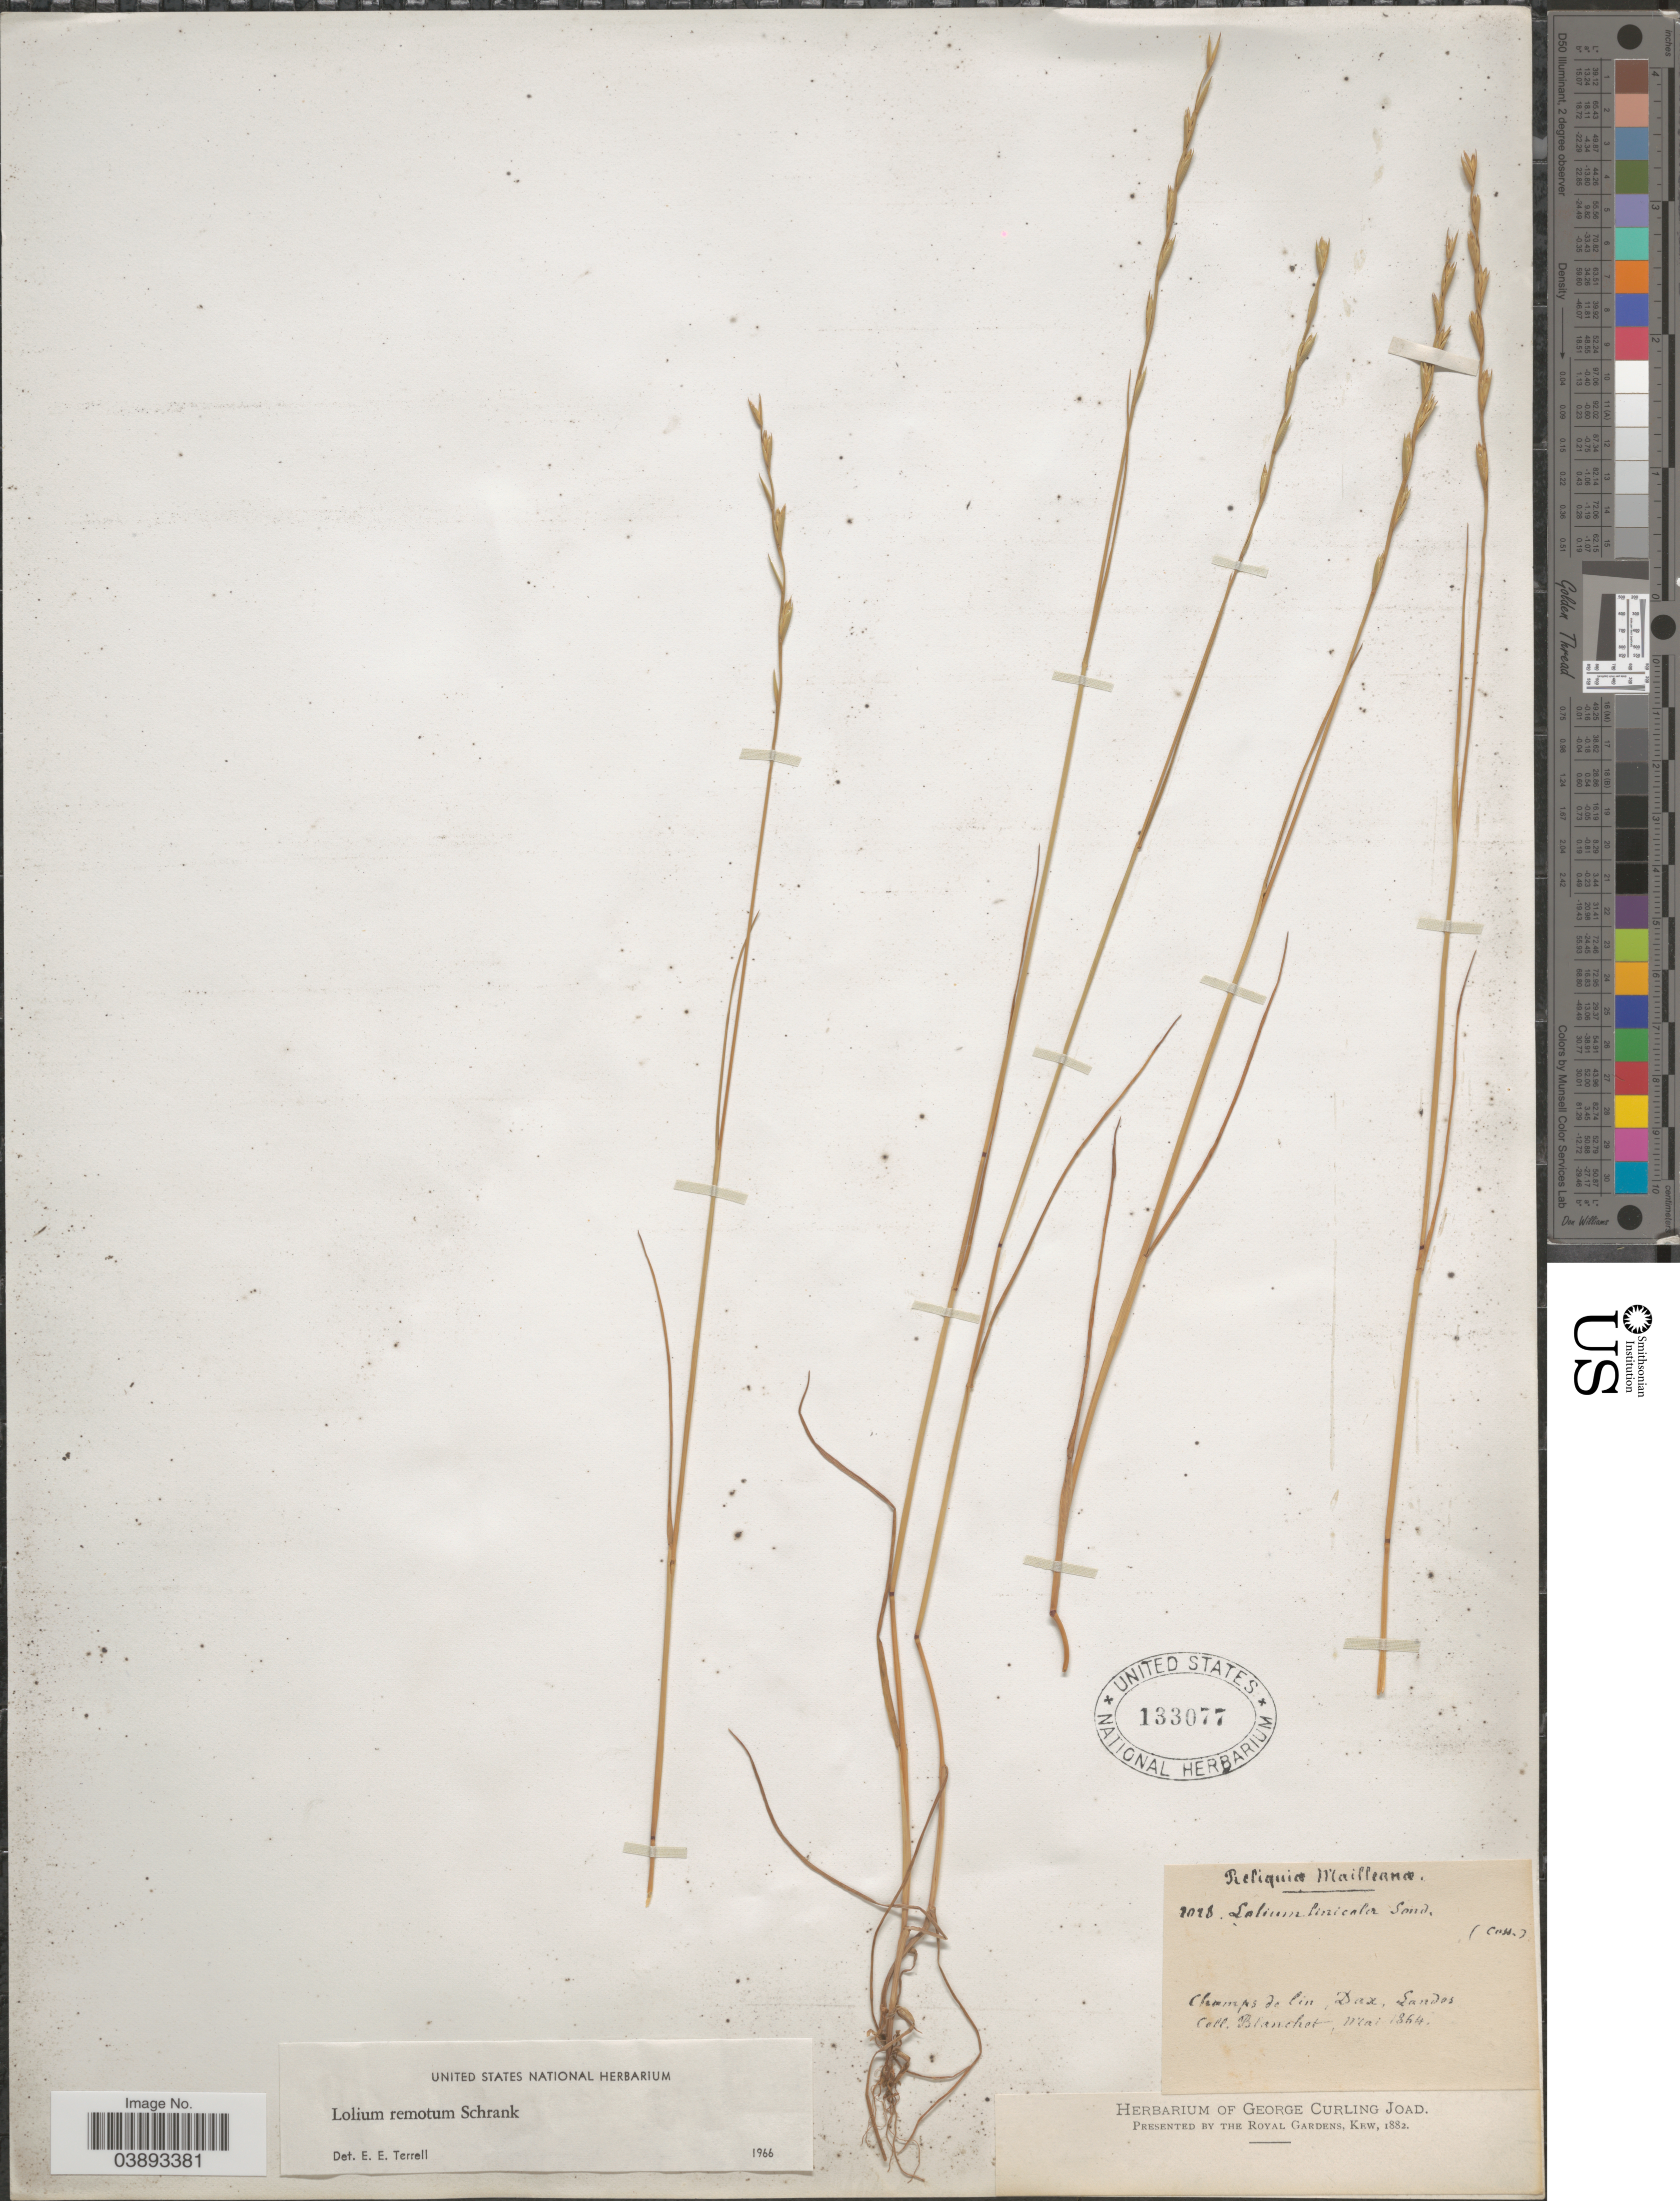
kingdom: Plantae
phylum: Tracheophyta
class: Liliopsida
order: Poales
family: Poaceae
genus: Lolium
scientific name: Lolium remotum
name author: Schrank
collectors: -. Blanchet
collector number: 2028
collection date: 1864-05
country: France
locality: Champs de lin, Dax, Landes.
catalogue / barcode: US 133077